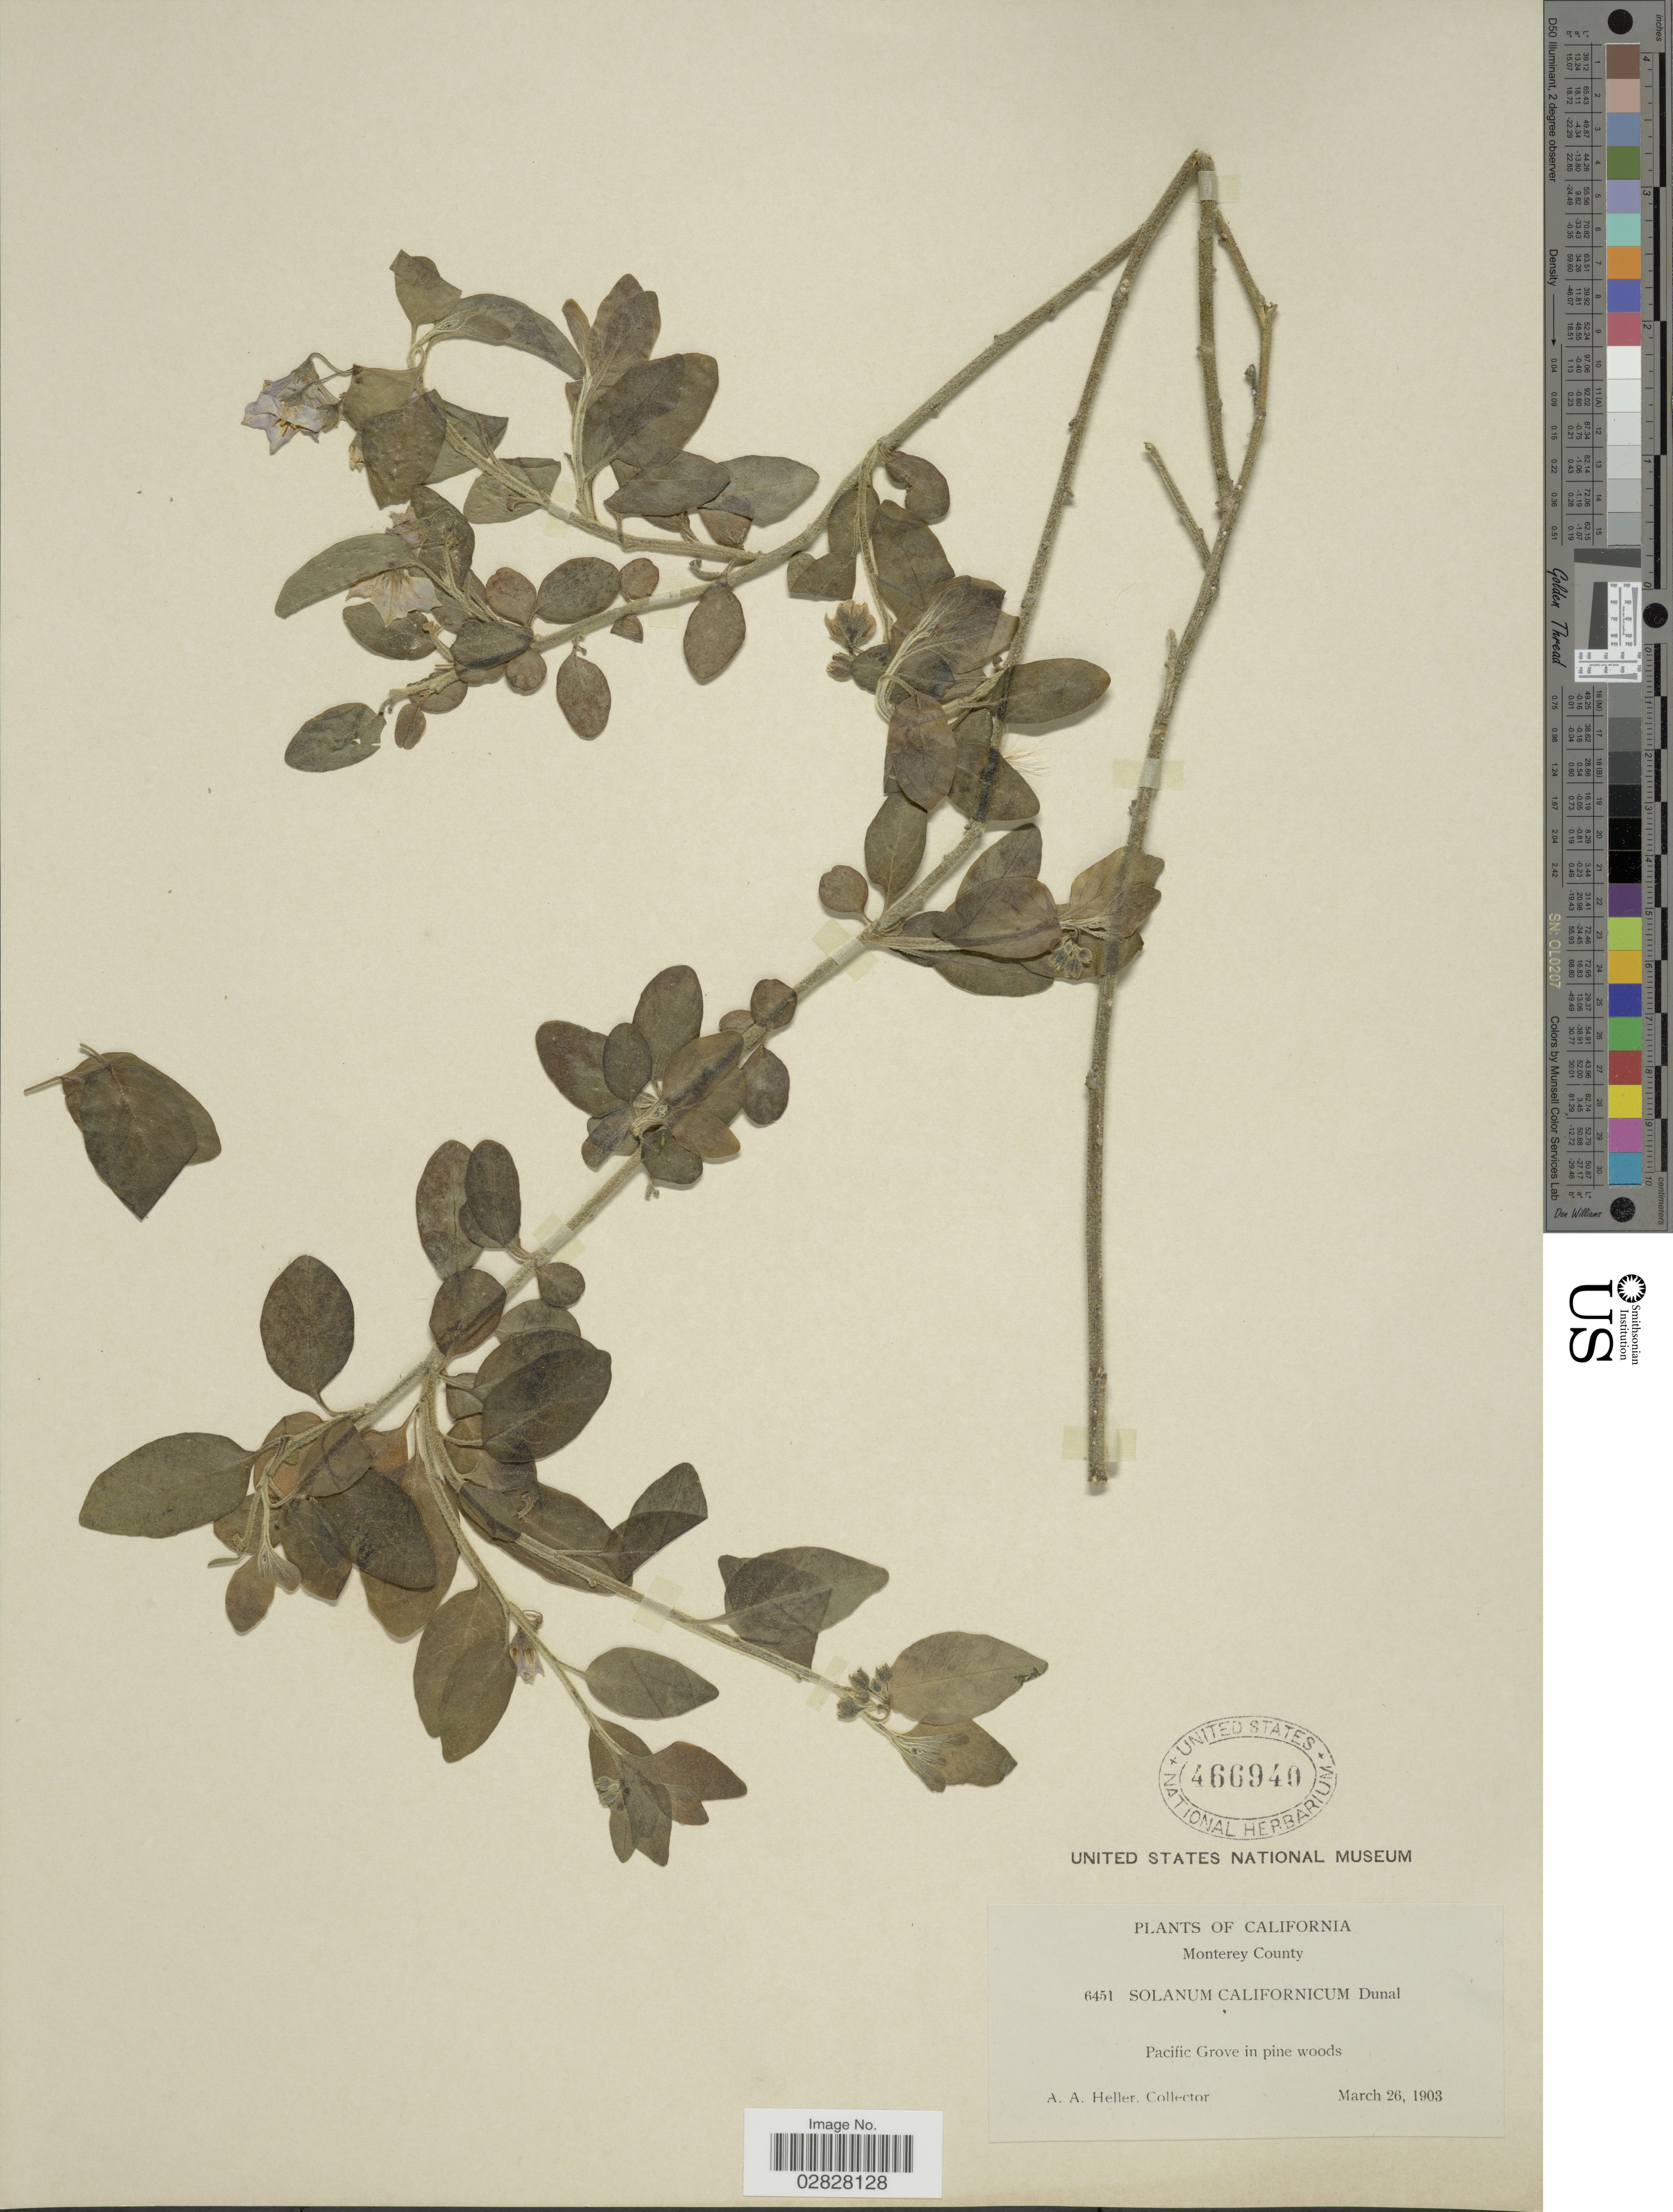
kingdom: Plantae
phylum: Tracheophyta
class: Magnoliopsida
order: Solanales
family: Solanaceae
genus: Solanum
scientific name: Solanum californicum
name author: Dunal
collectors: A. A. Heller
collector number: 6451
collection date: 1903-03-26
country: United States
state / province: California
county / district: Monterey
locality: Monterey County. Pacific Grove in pine woods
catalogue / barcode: US 466940